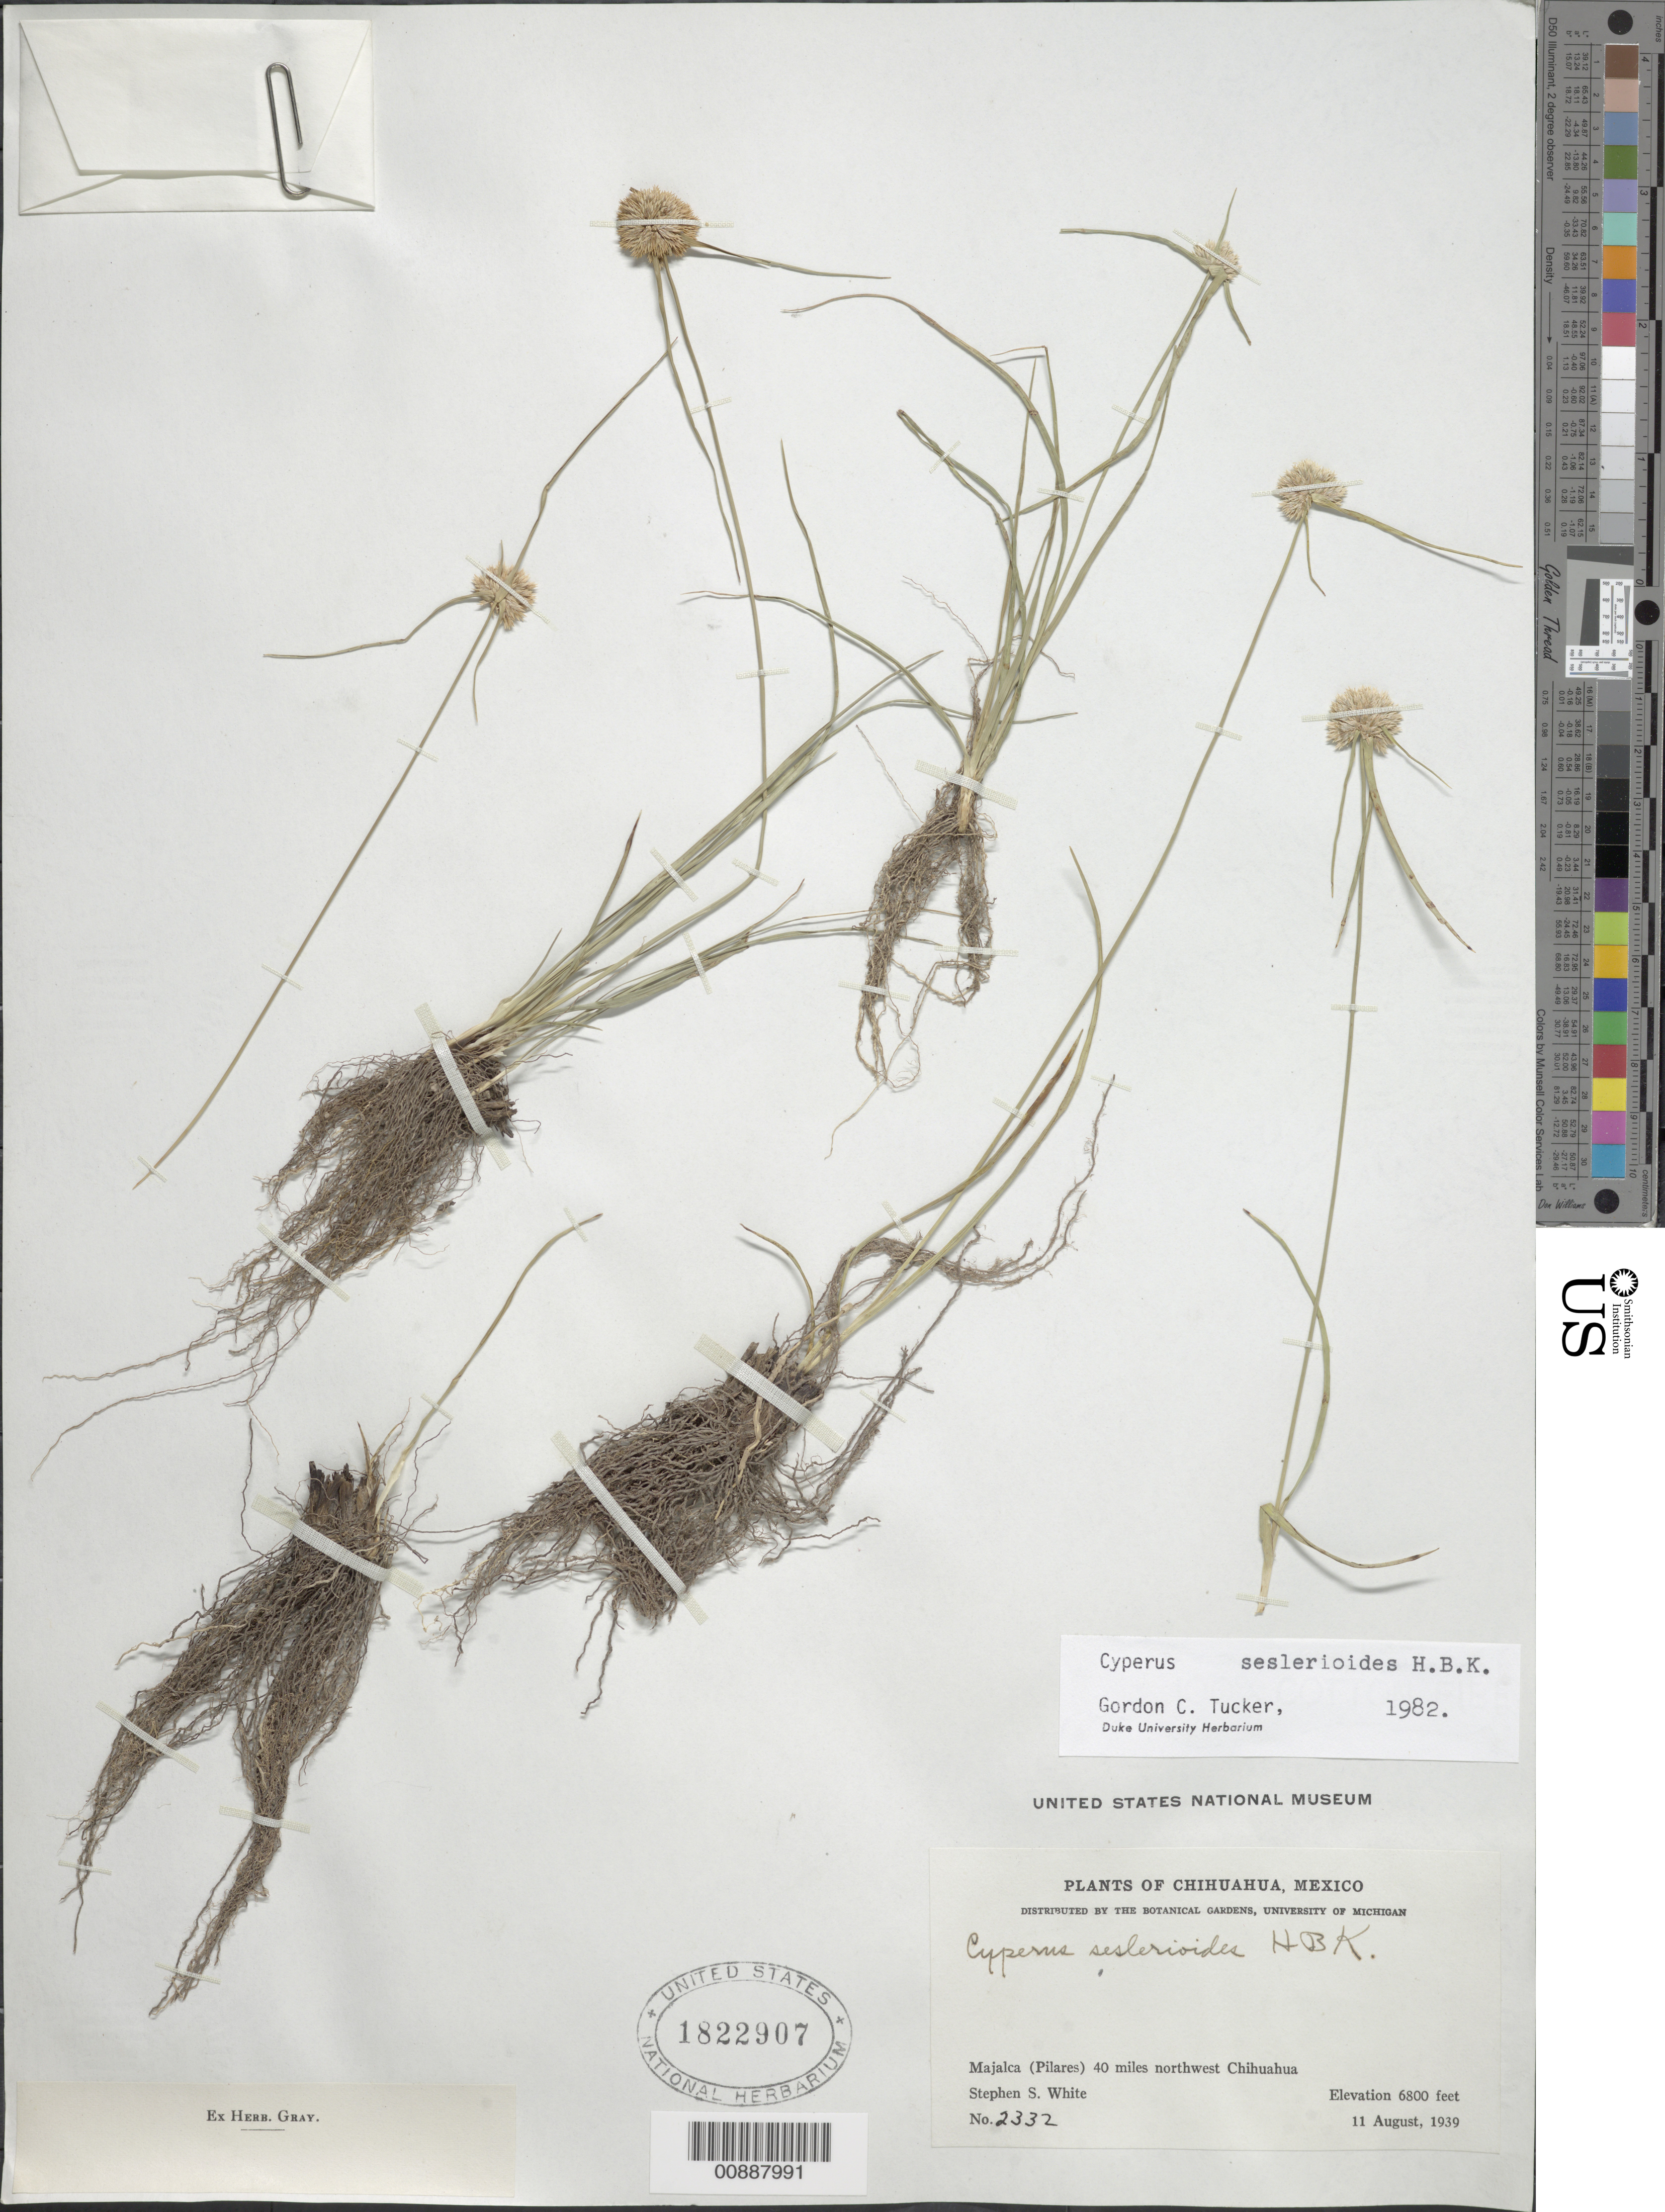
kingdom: Plantae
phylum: Tracheophyta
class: Liliopsida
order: Poales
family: Cyperaceae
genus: Cyperus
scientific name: Cyperus seslerioides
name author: Kunth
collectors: S. S. White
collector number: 2332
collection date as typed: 11 Aug 1939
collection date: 1939-08-11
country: Mexico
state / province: Chihuahua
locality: Majalca (Pilares) 40 miles northwest Chihuahua.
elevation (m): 2073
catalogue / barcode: US 1822907